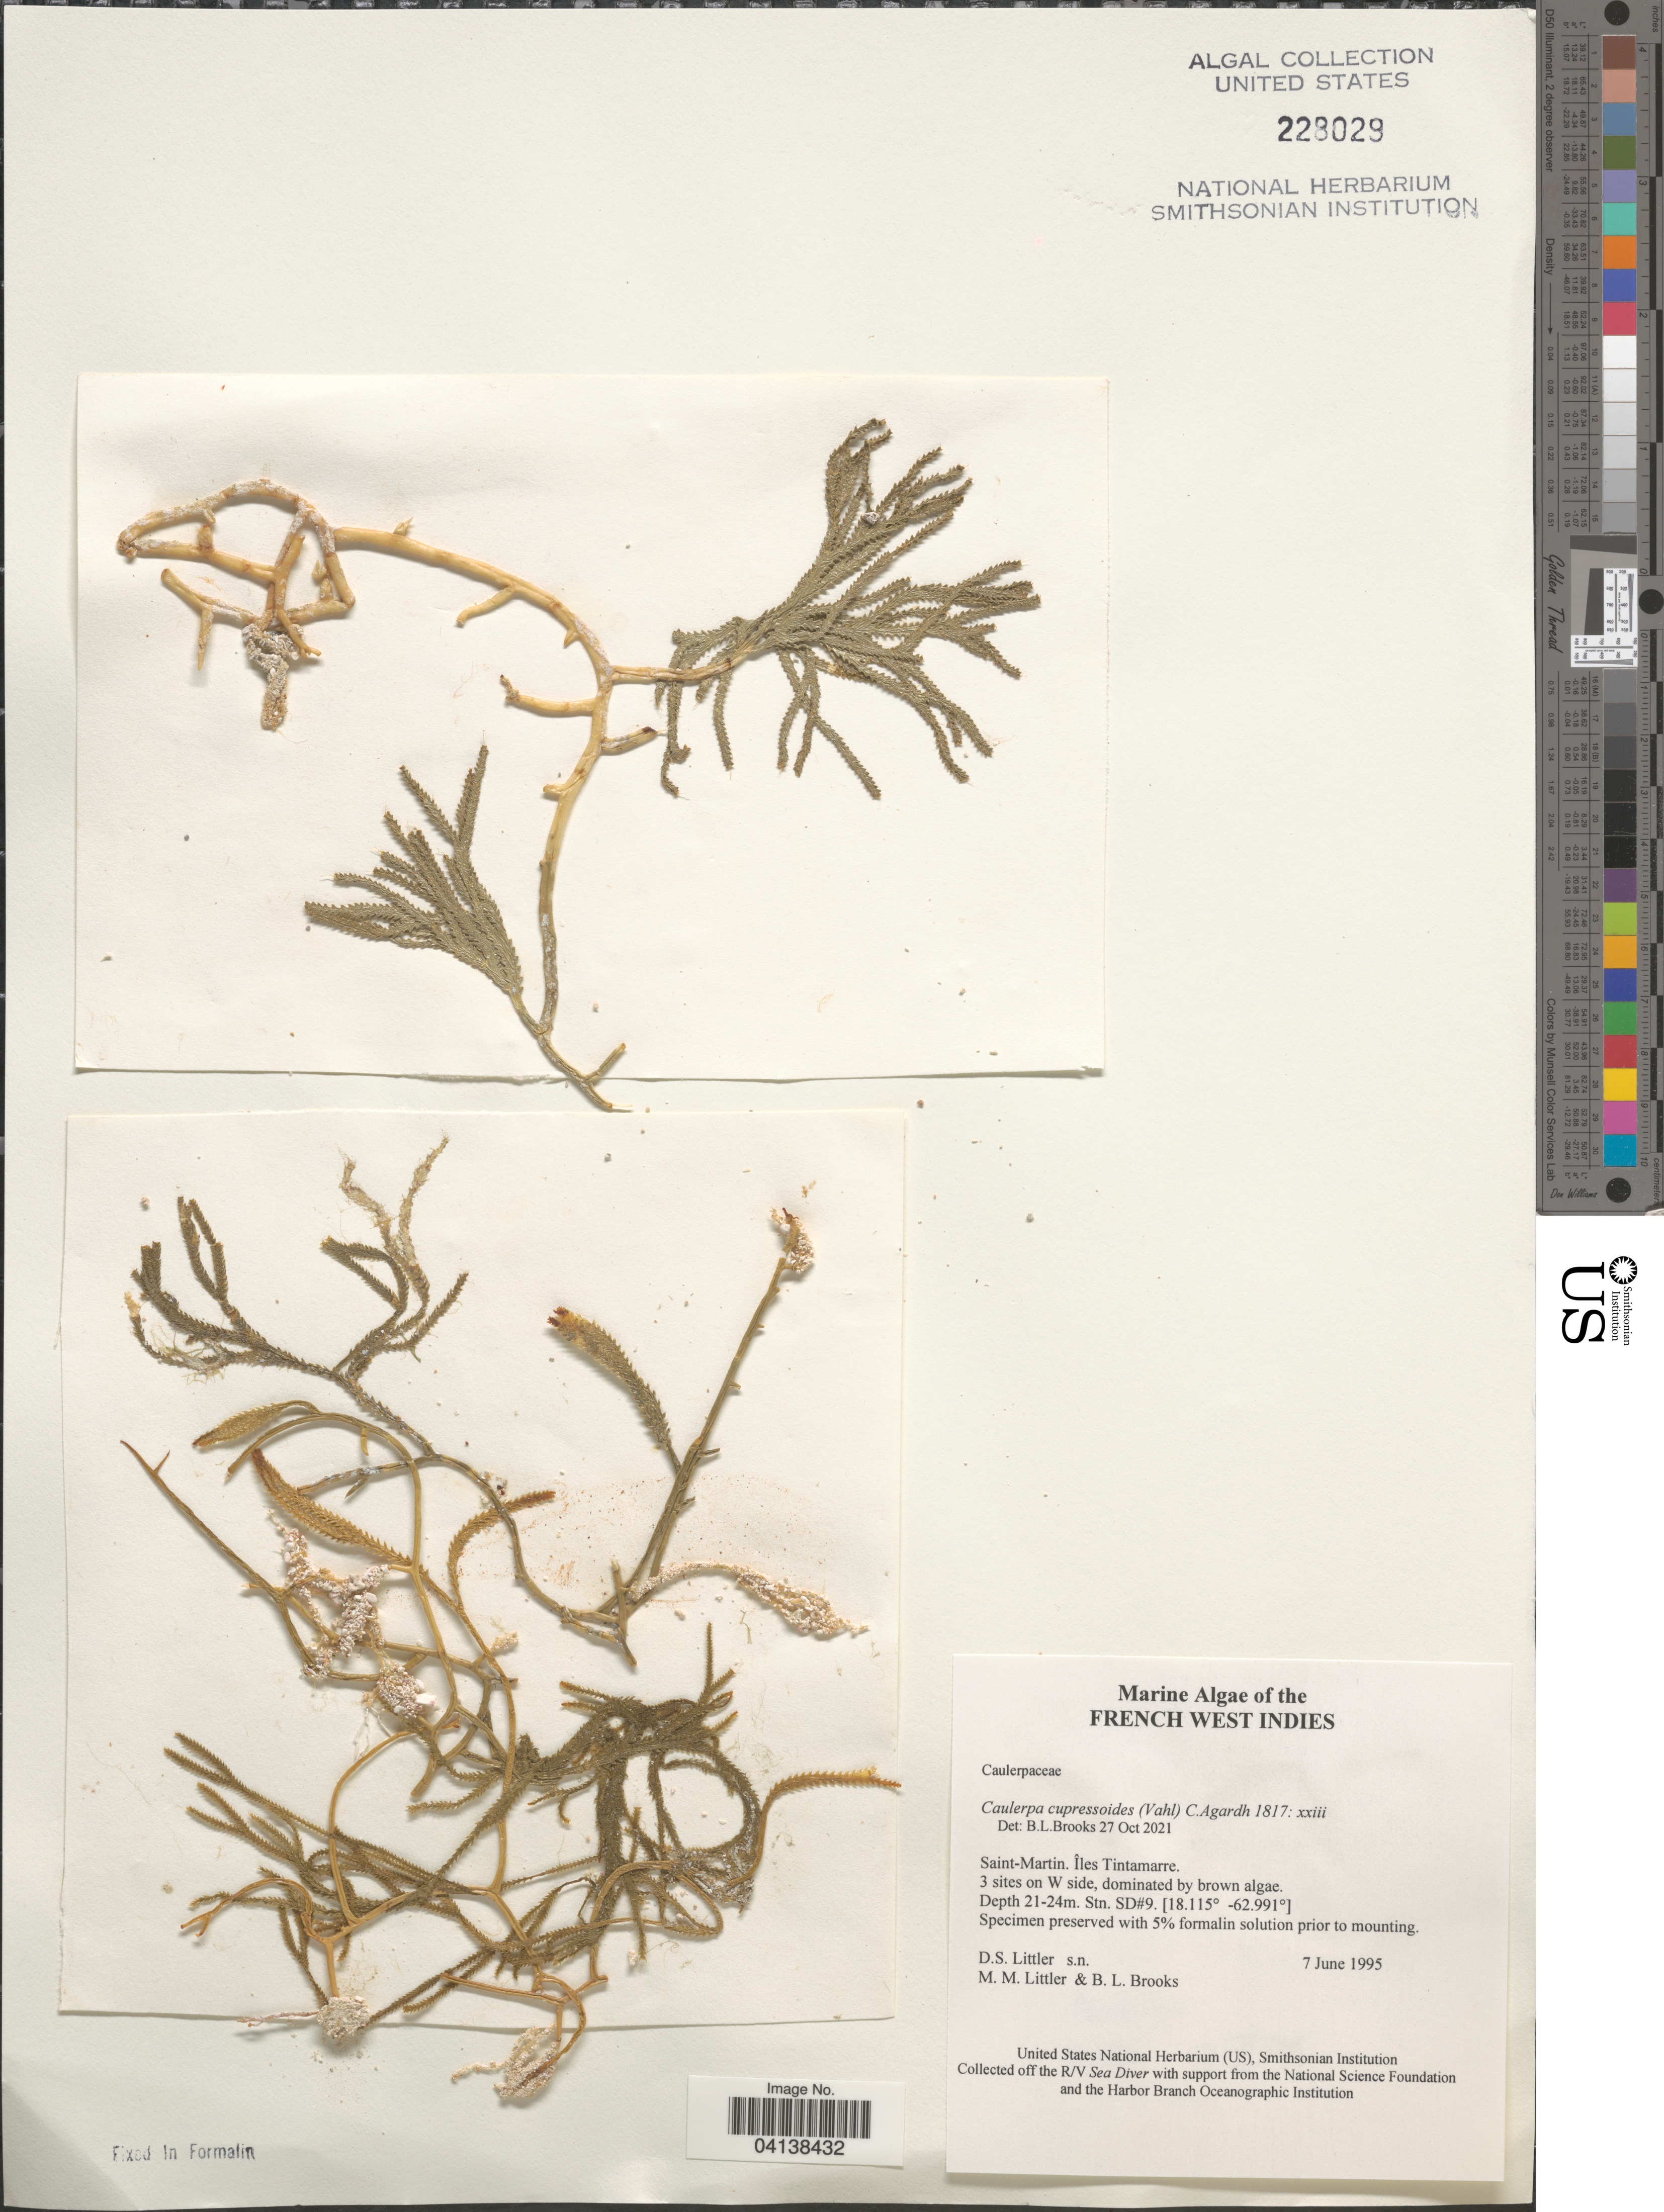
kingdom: Plantae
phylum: Chlorophyta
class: Ulvophyceae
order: Bryopsidales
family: Caulerpaceae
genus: Caulerpa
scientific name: Caulerpa cupressoides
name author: (Vahl) C. Agardh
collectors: D. S. Littler & B. Brooks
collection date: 1995-06-07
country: Saint Martin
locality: French West Indies. Saint-Martin. Îles Tintamarre. 3 sites on W side. Stn. SD#9.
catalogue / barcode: US 228029